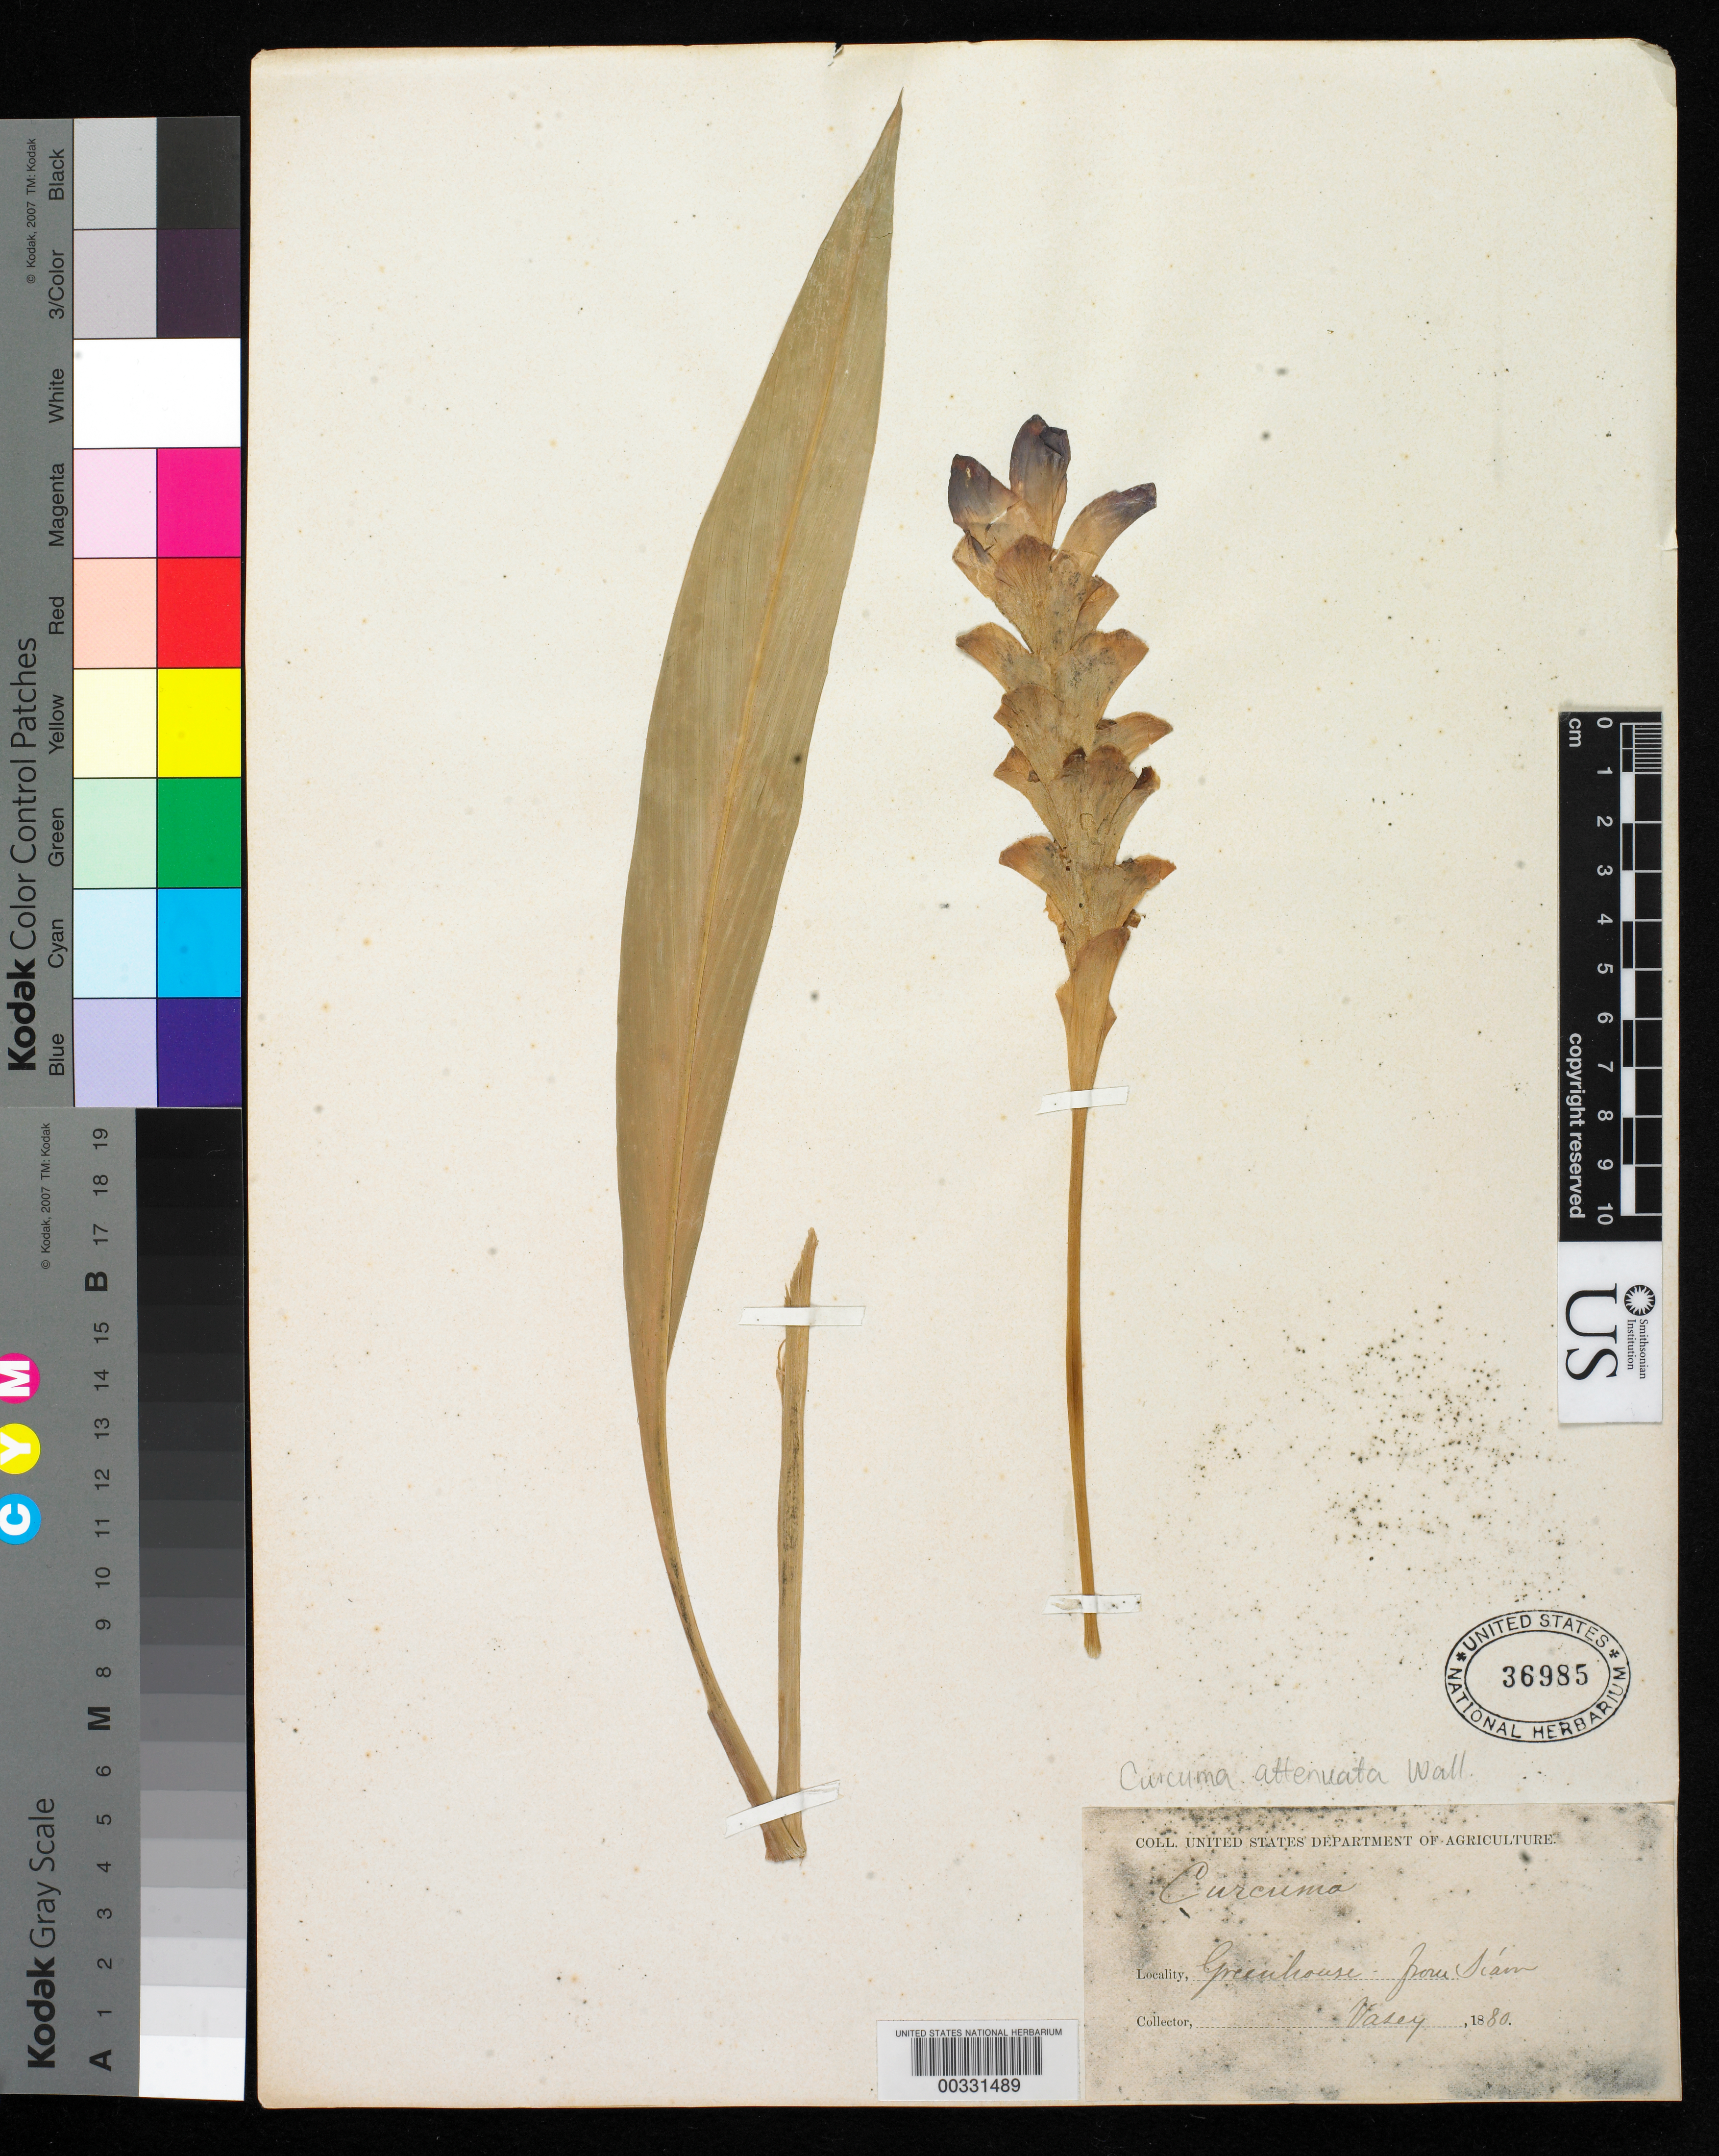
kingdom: Plantae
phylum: Tracheophyta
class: Liliopsida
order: Zingiberales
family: Zingiberaceae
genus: Curcuma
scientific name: Curcuma sp.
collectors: G. R. Vasey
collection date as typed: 1880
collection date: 1880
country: Thailand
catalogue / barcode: US 36985